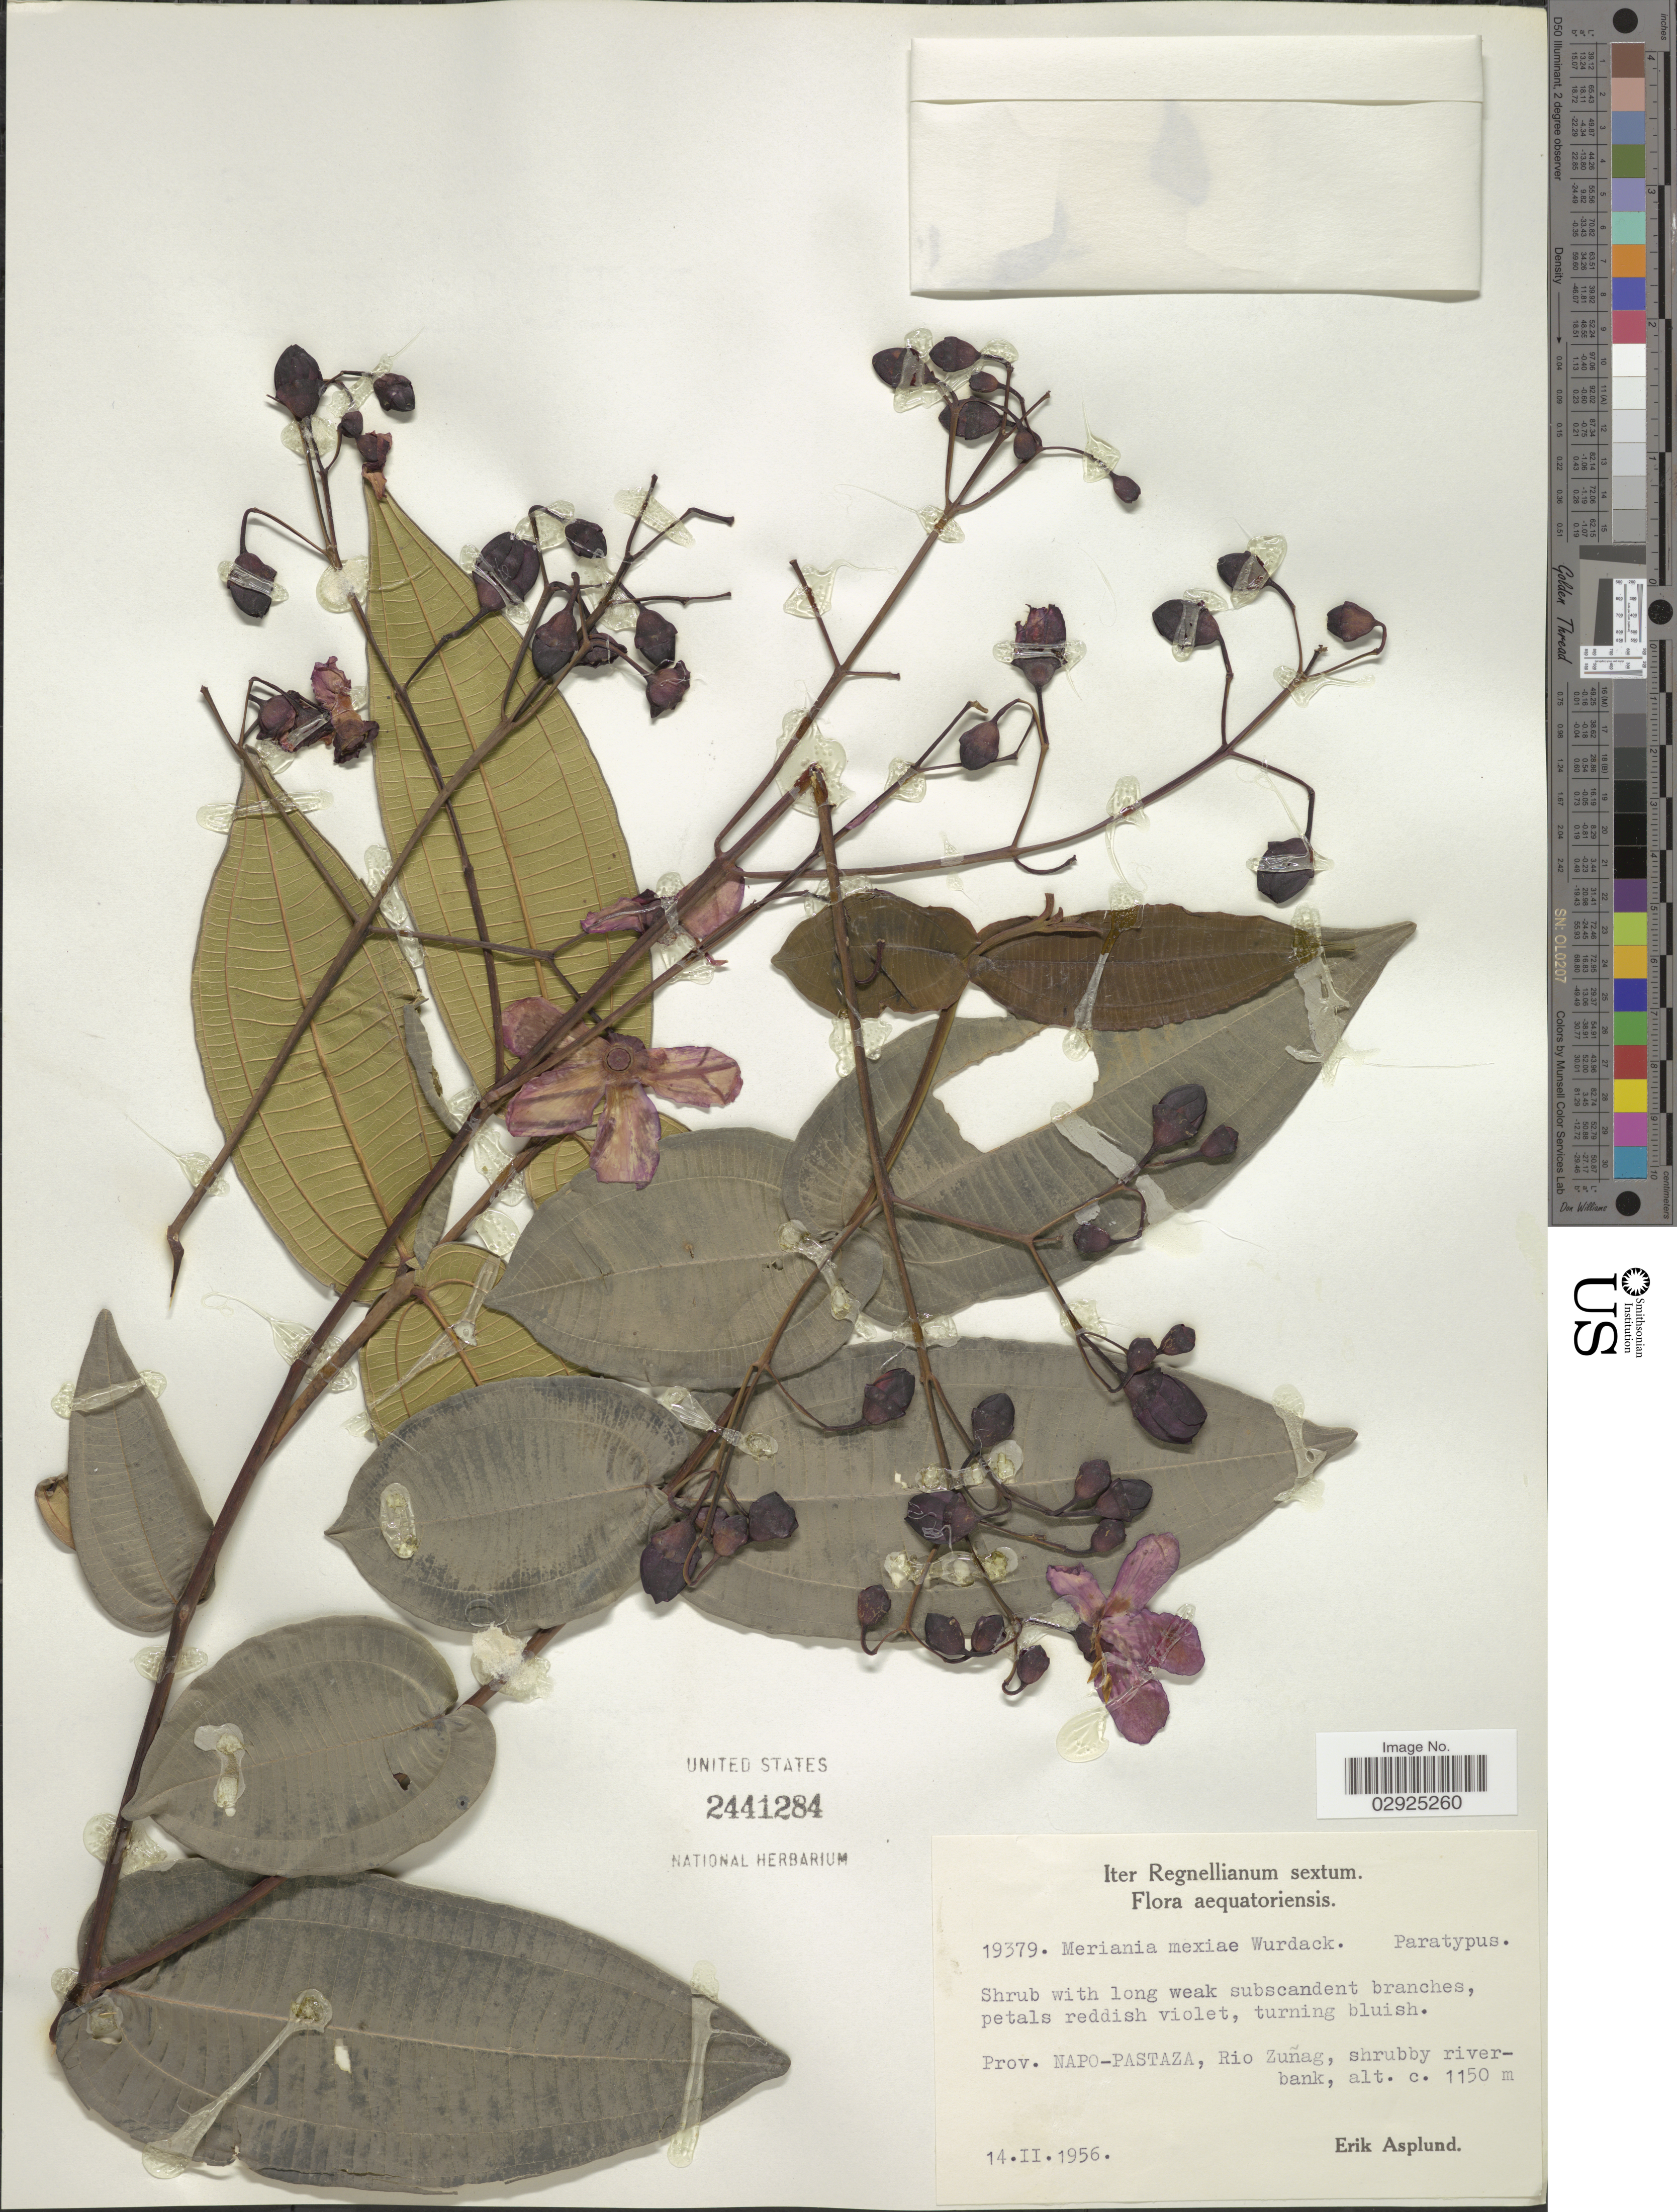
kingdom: Plantae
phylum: Tracheophyta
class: Magnoliopsida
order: Myrtales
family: Melastomataceae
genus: Meriania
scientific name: Meriania mexiae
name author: Wurdack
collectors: E. Asplund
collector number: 19379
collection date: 1956-02-14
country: Ecuador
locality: Prov. Napo-Pastaza, Rio Zuñag, shrubby riverbank.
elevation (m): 1150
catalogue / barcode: US 2441284